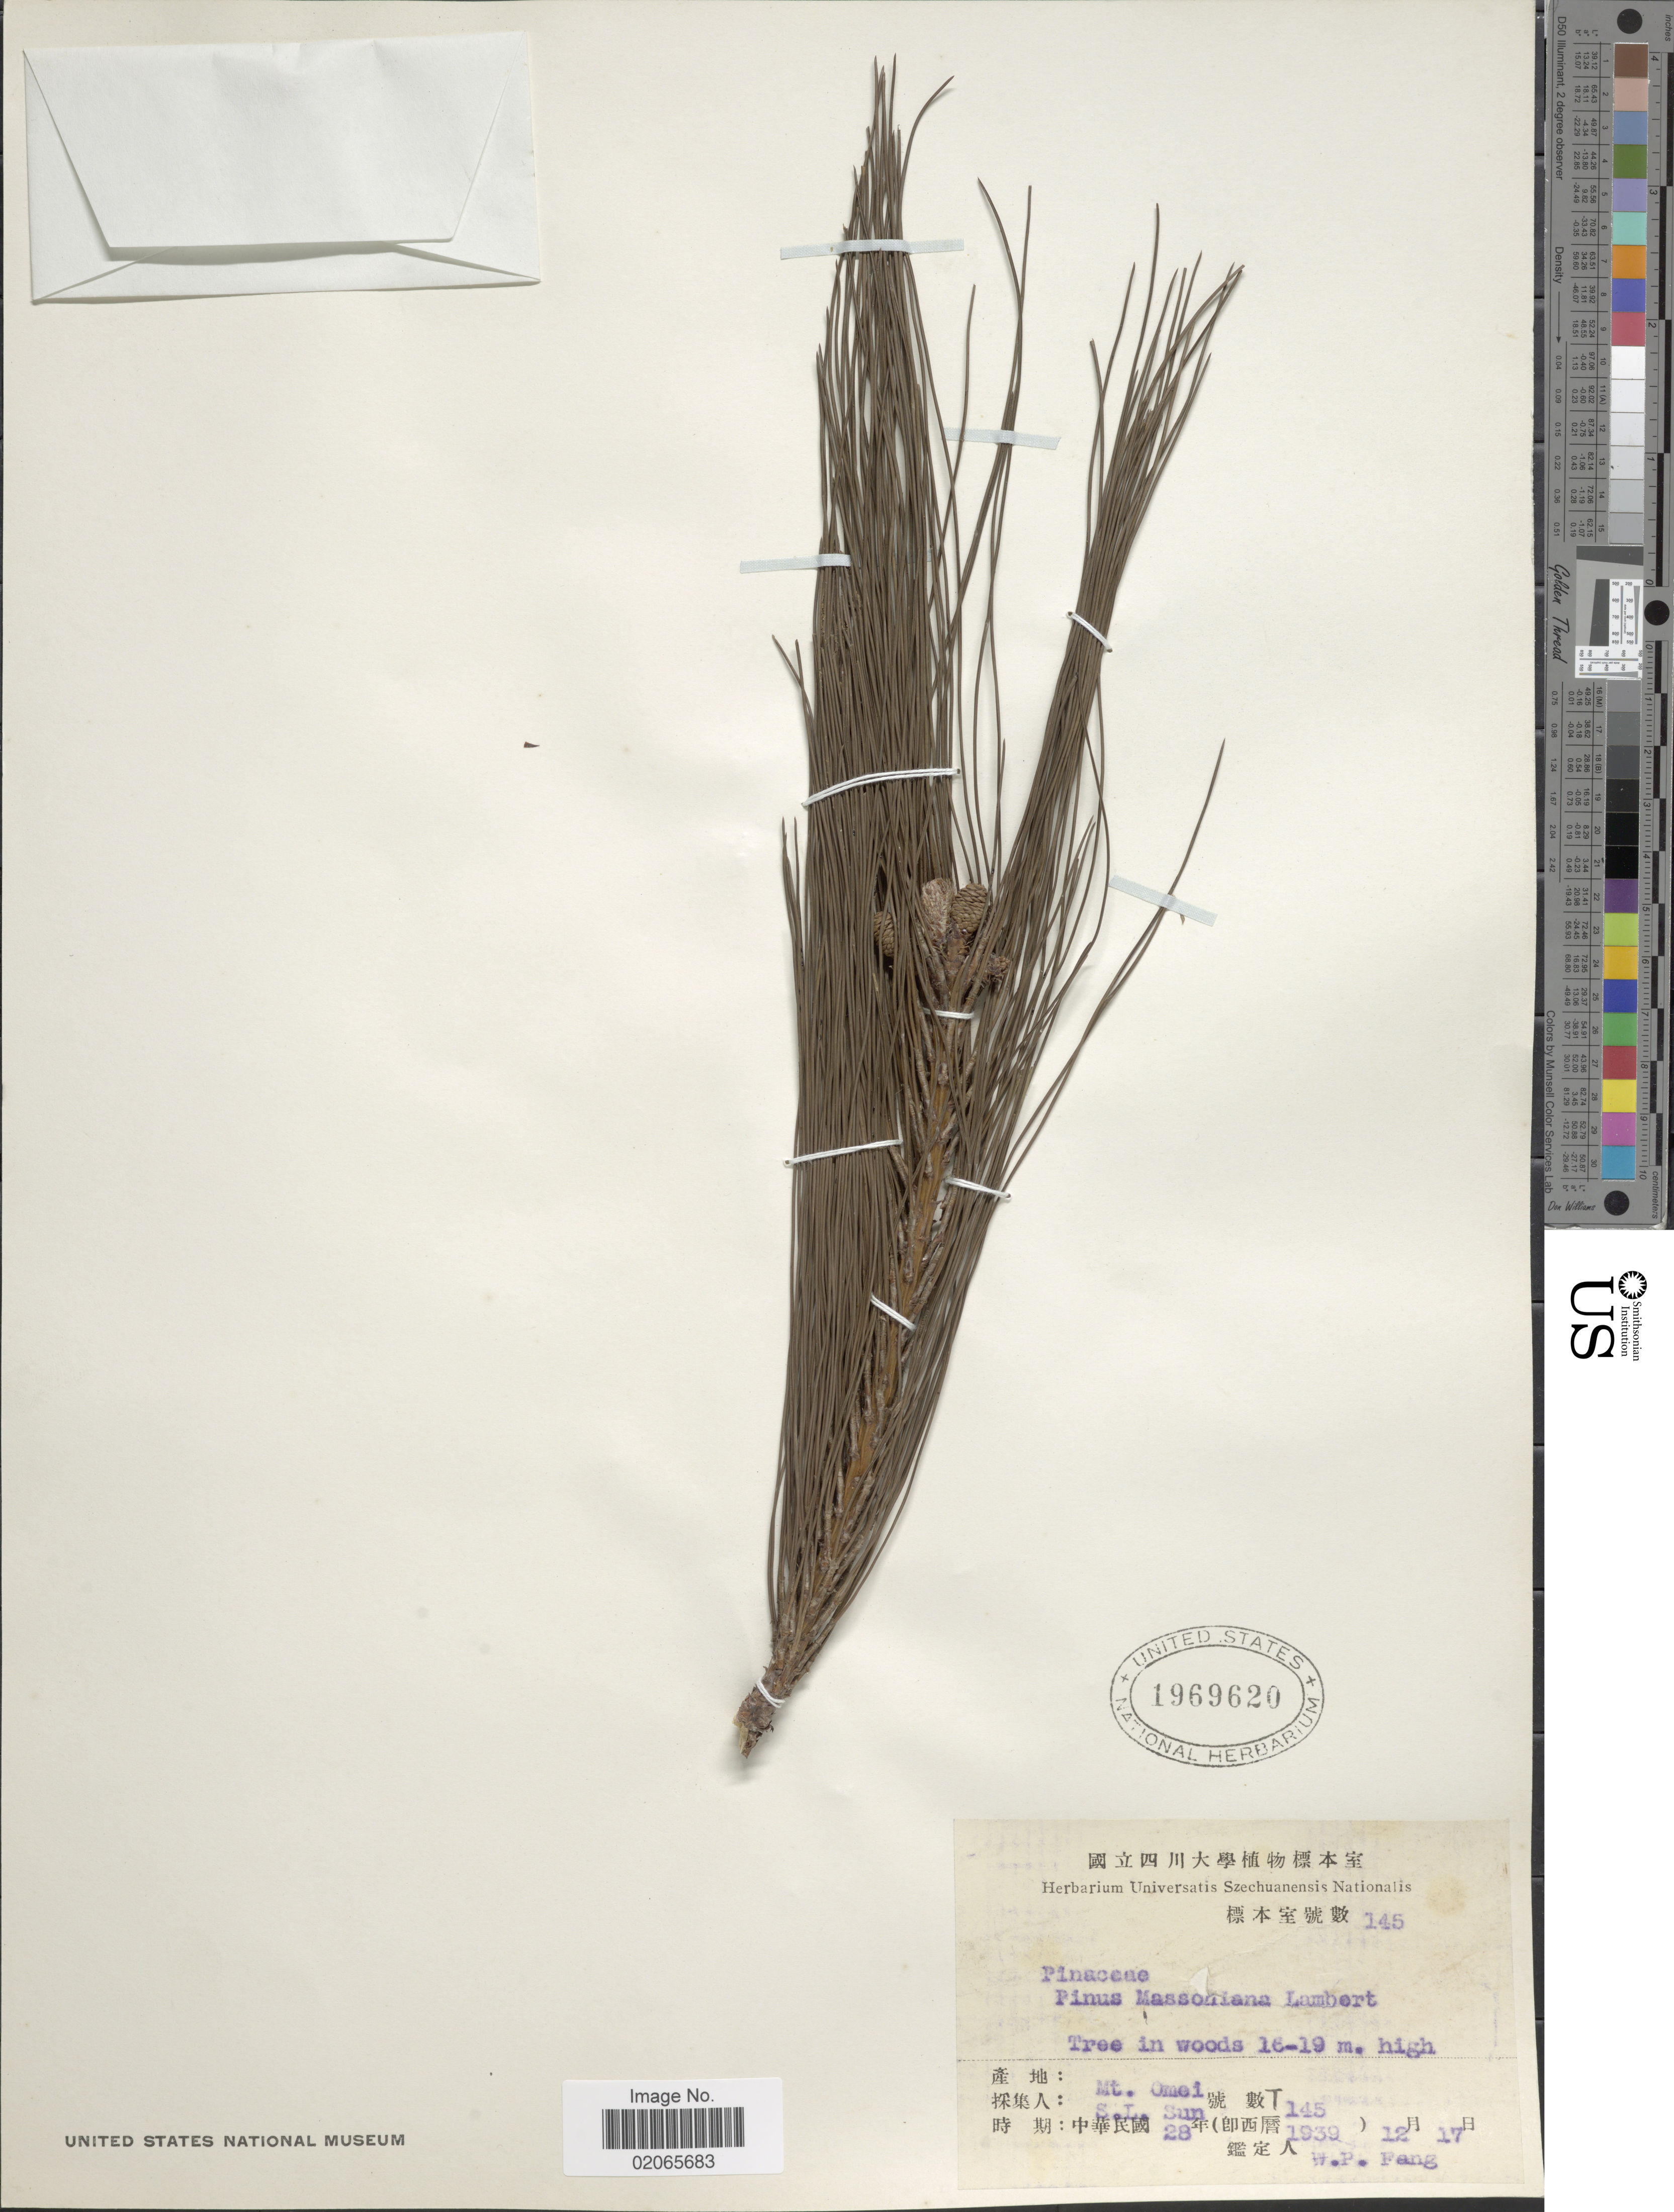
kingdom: Plantae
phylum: Tracheophyta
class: Pinopsida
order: Pinales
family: Pinaceae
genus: Pinus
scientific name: Pinus massoniana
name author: D. Don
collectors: S. L. Sun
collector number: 145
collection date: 1939-12-17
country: China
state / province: Sichuan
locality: Mt. Omei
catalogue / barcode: US 1969620